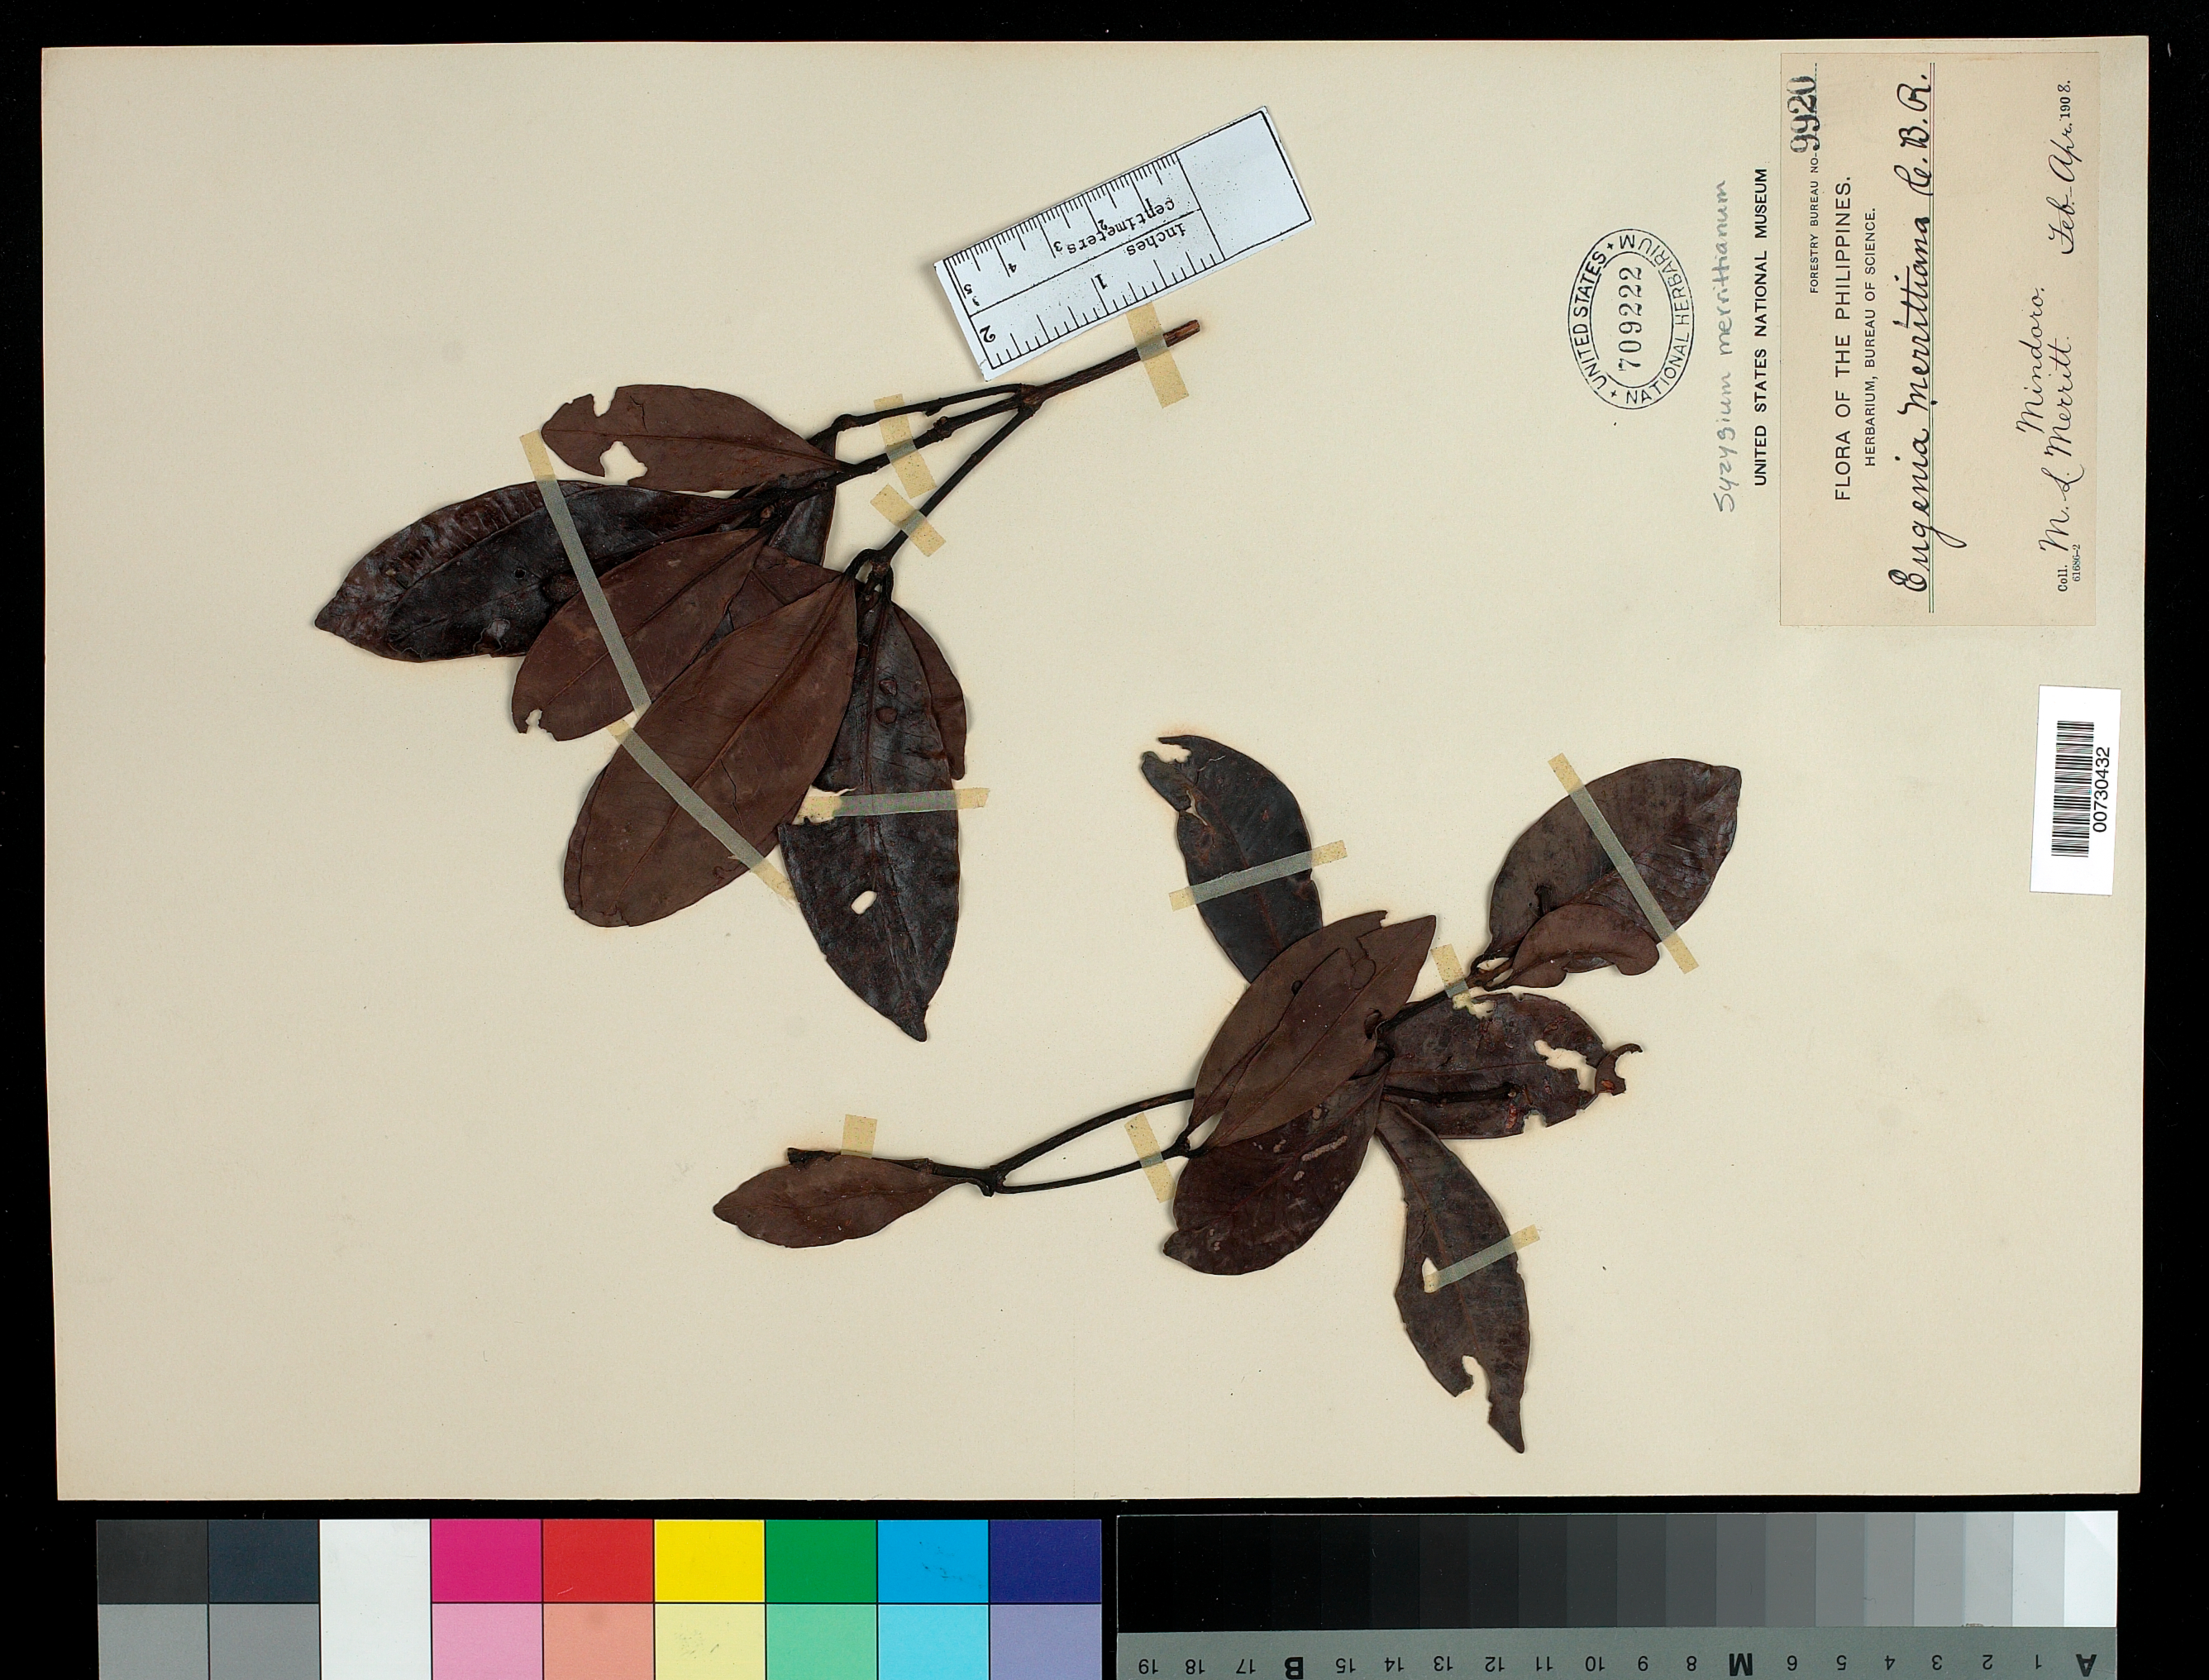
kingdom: Plantae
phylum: Tracheophyta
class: Magnoliopsida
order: Myrtales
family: Myrtaceae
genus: Syzygium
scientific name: Syzygium merrittianum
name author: (C.B. Rob.) Merr.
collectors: M. L. Merritt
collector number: For. Bur. 9920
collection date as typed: Feb 1908 to -- Apr 1908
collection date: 1908-02/1908-04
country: Philippines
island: Mindoro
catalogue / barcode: US 709222